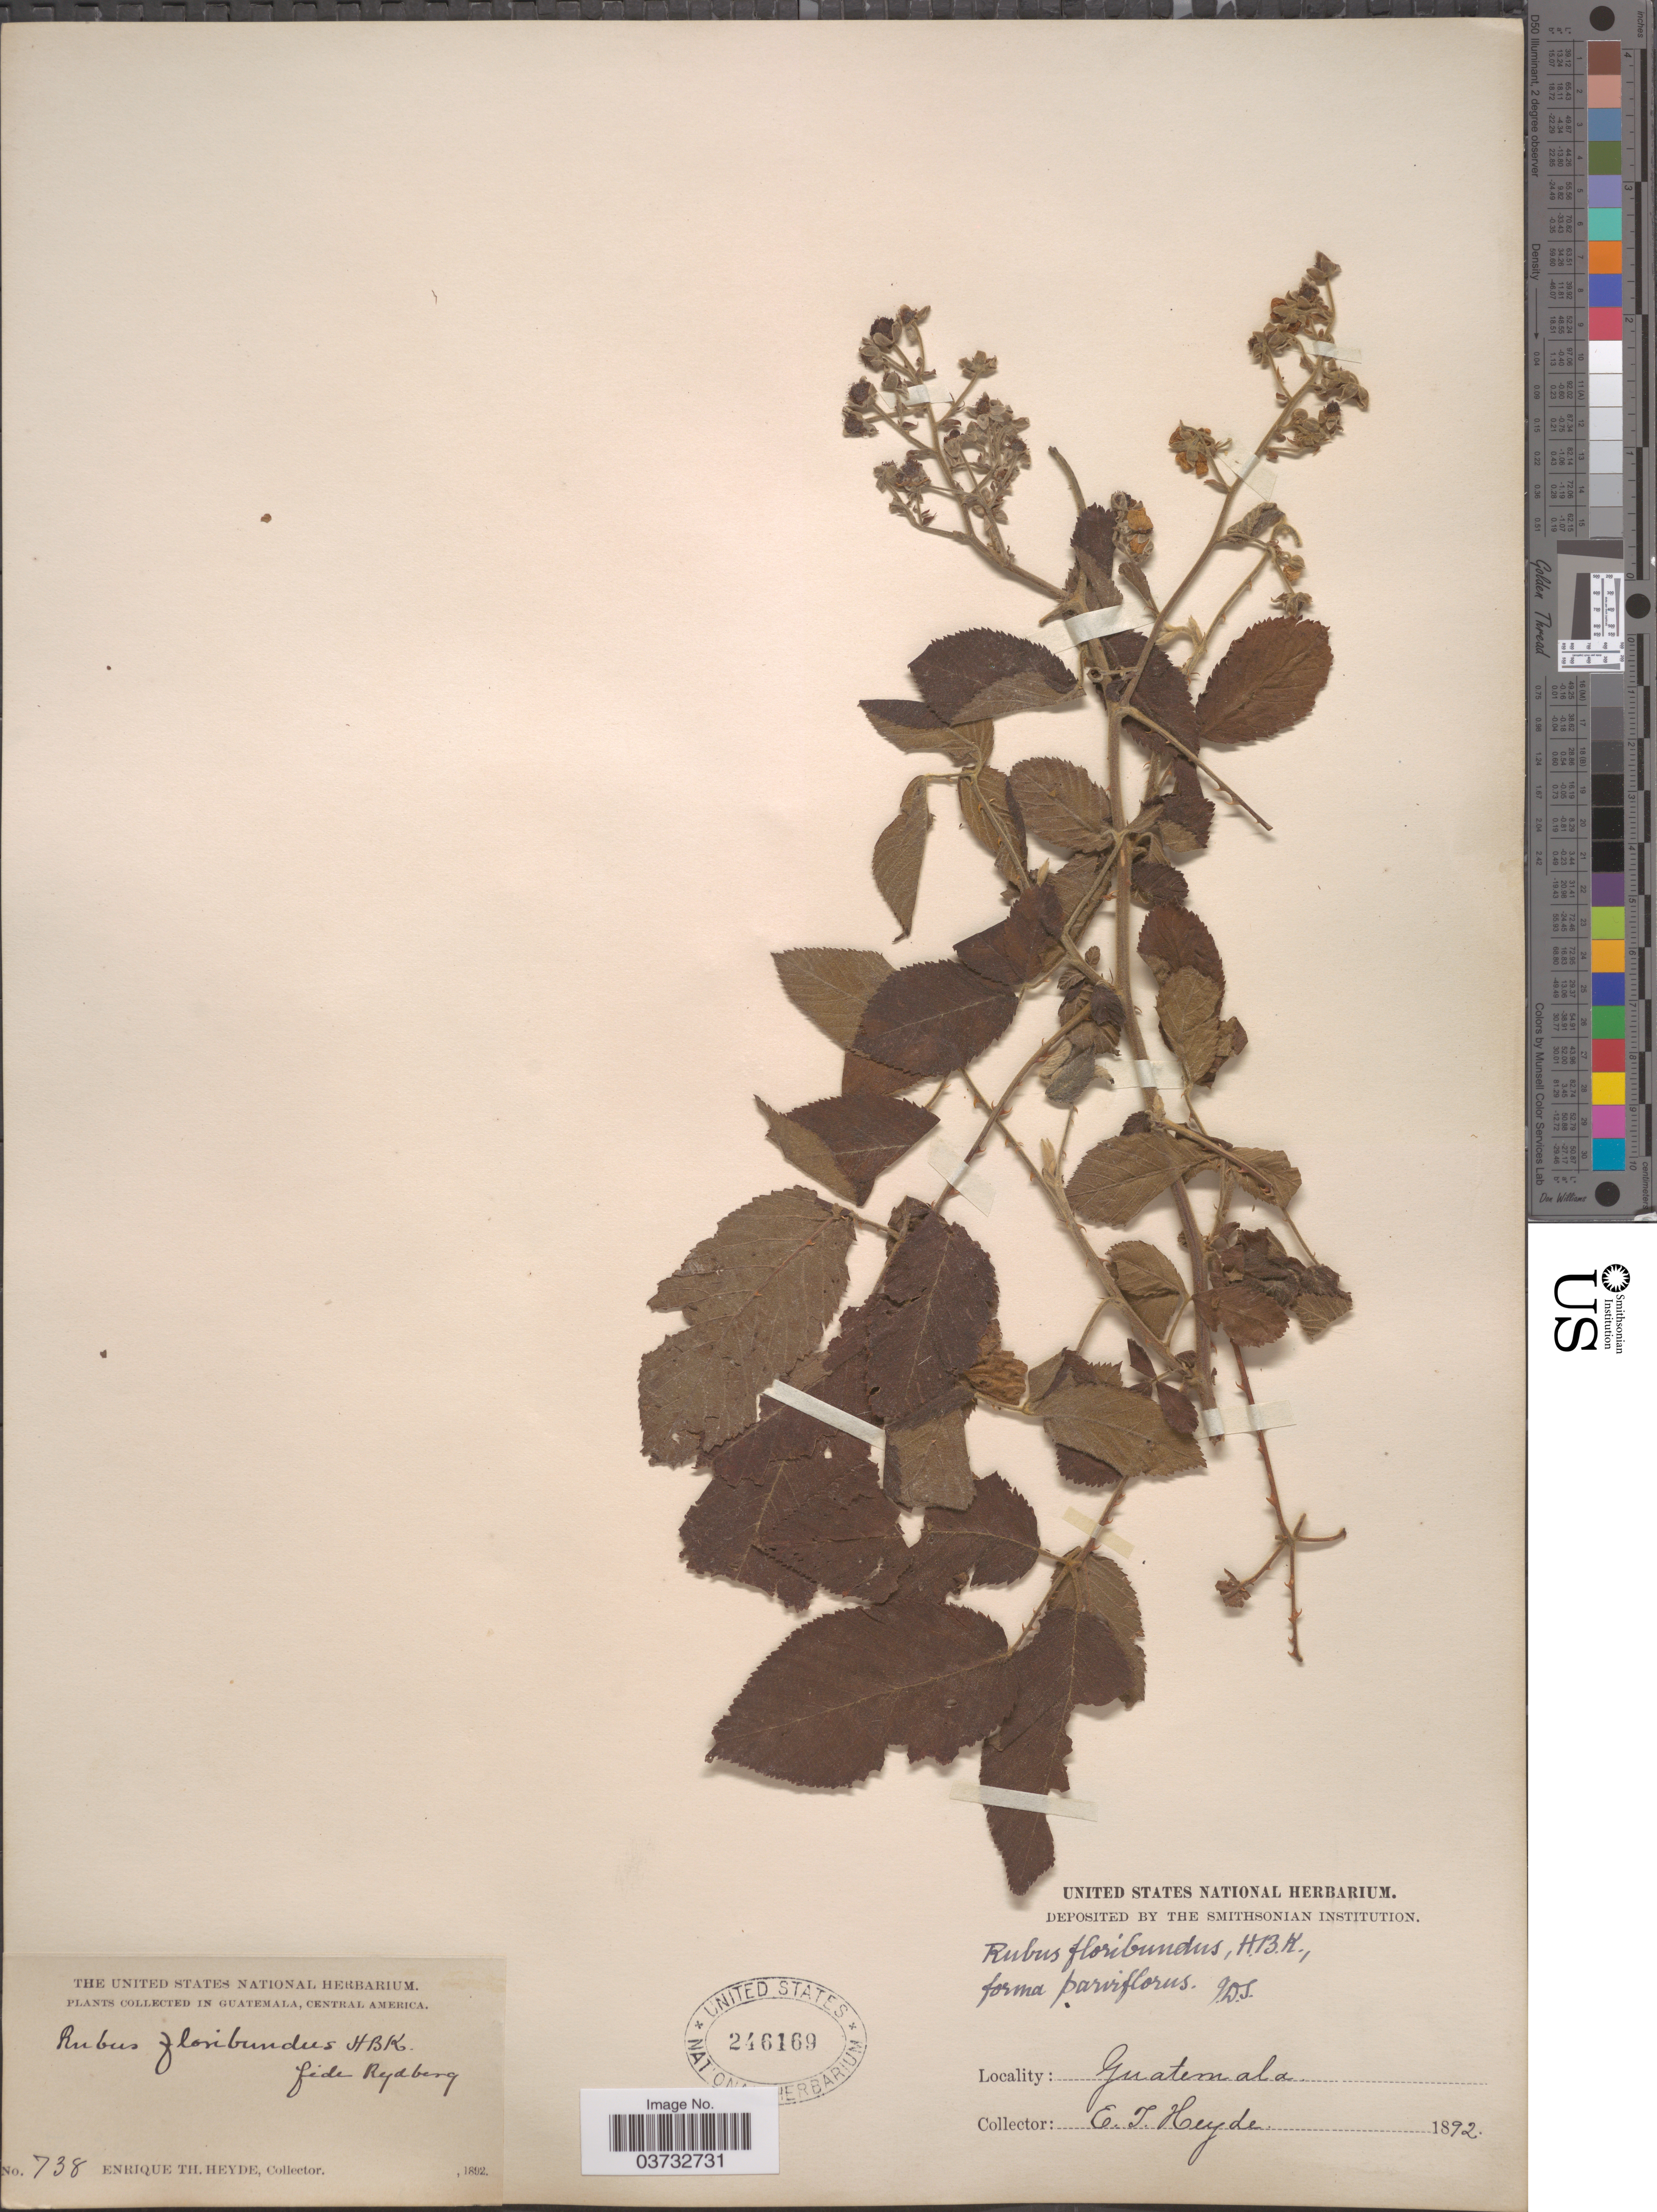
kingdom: Plantae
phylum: Tracheophyta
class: Magnoliopsida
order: Rosales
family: Rosaceae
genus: Rubus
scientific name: Rubus abundus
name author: Rydb.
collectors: E. T. Heyde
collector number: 738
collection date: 1892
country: Guatemala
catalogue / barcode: US 246169